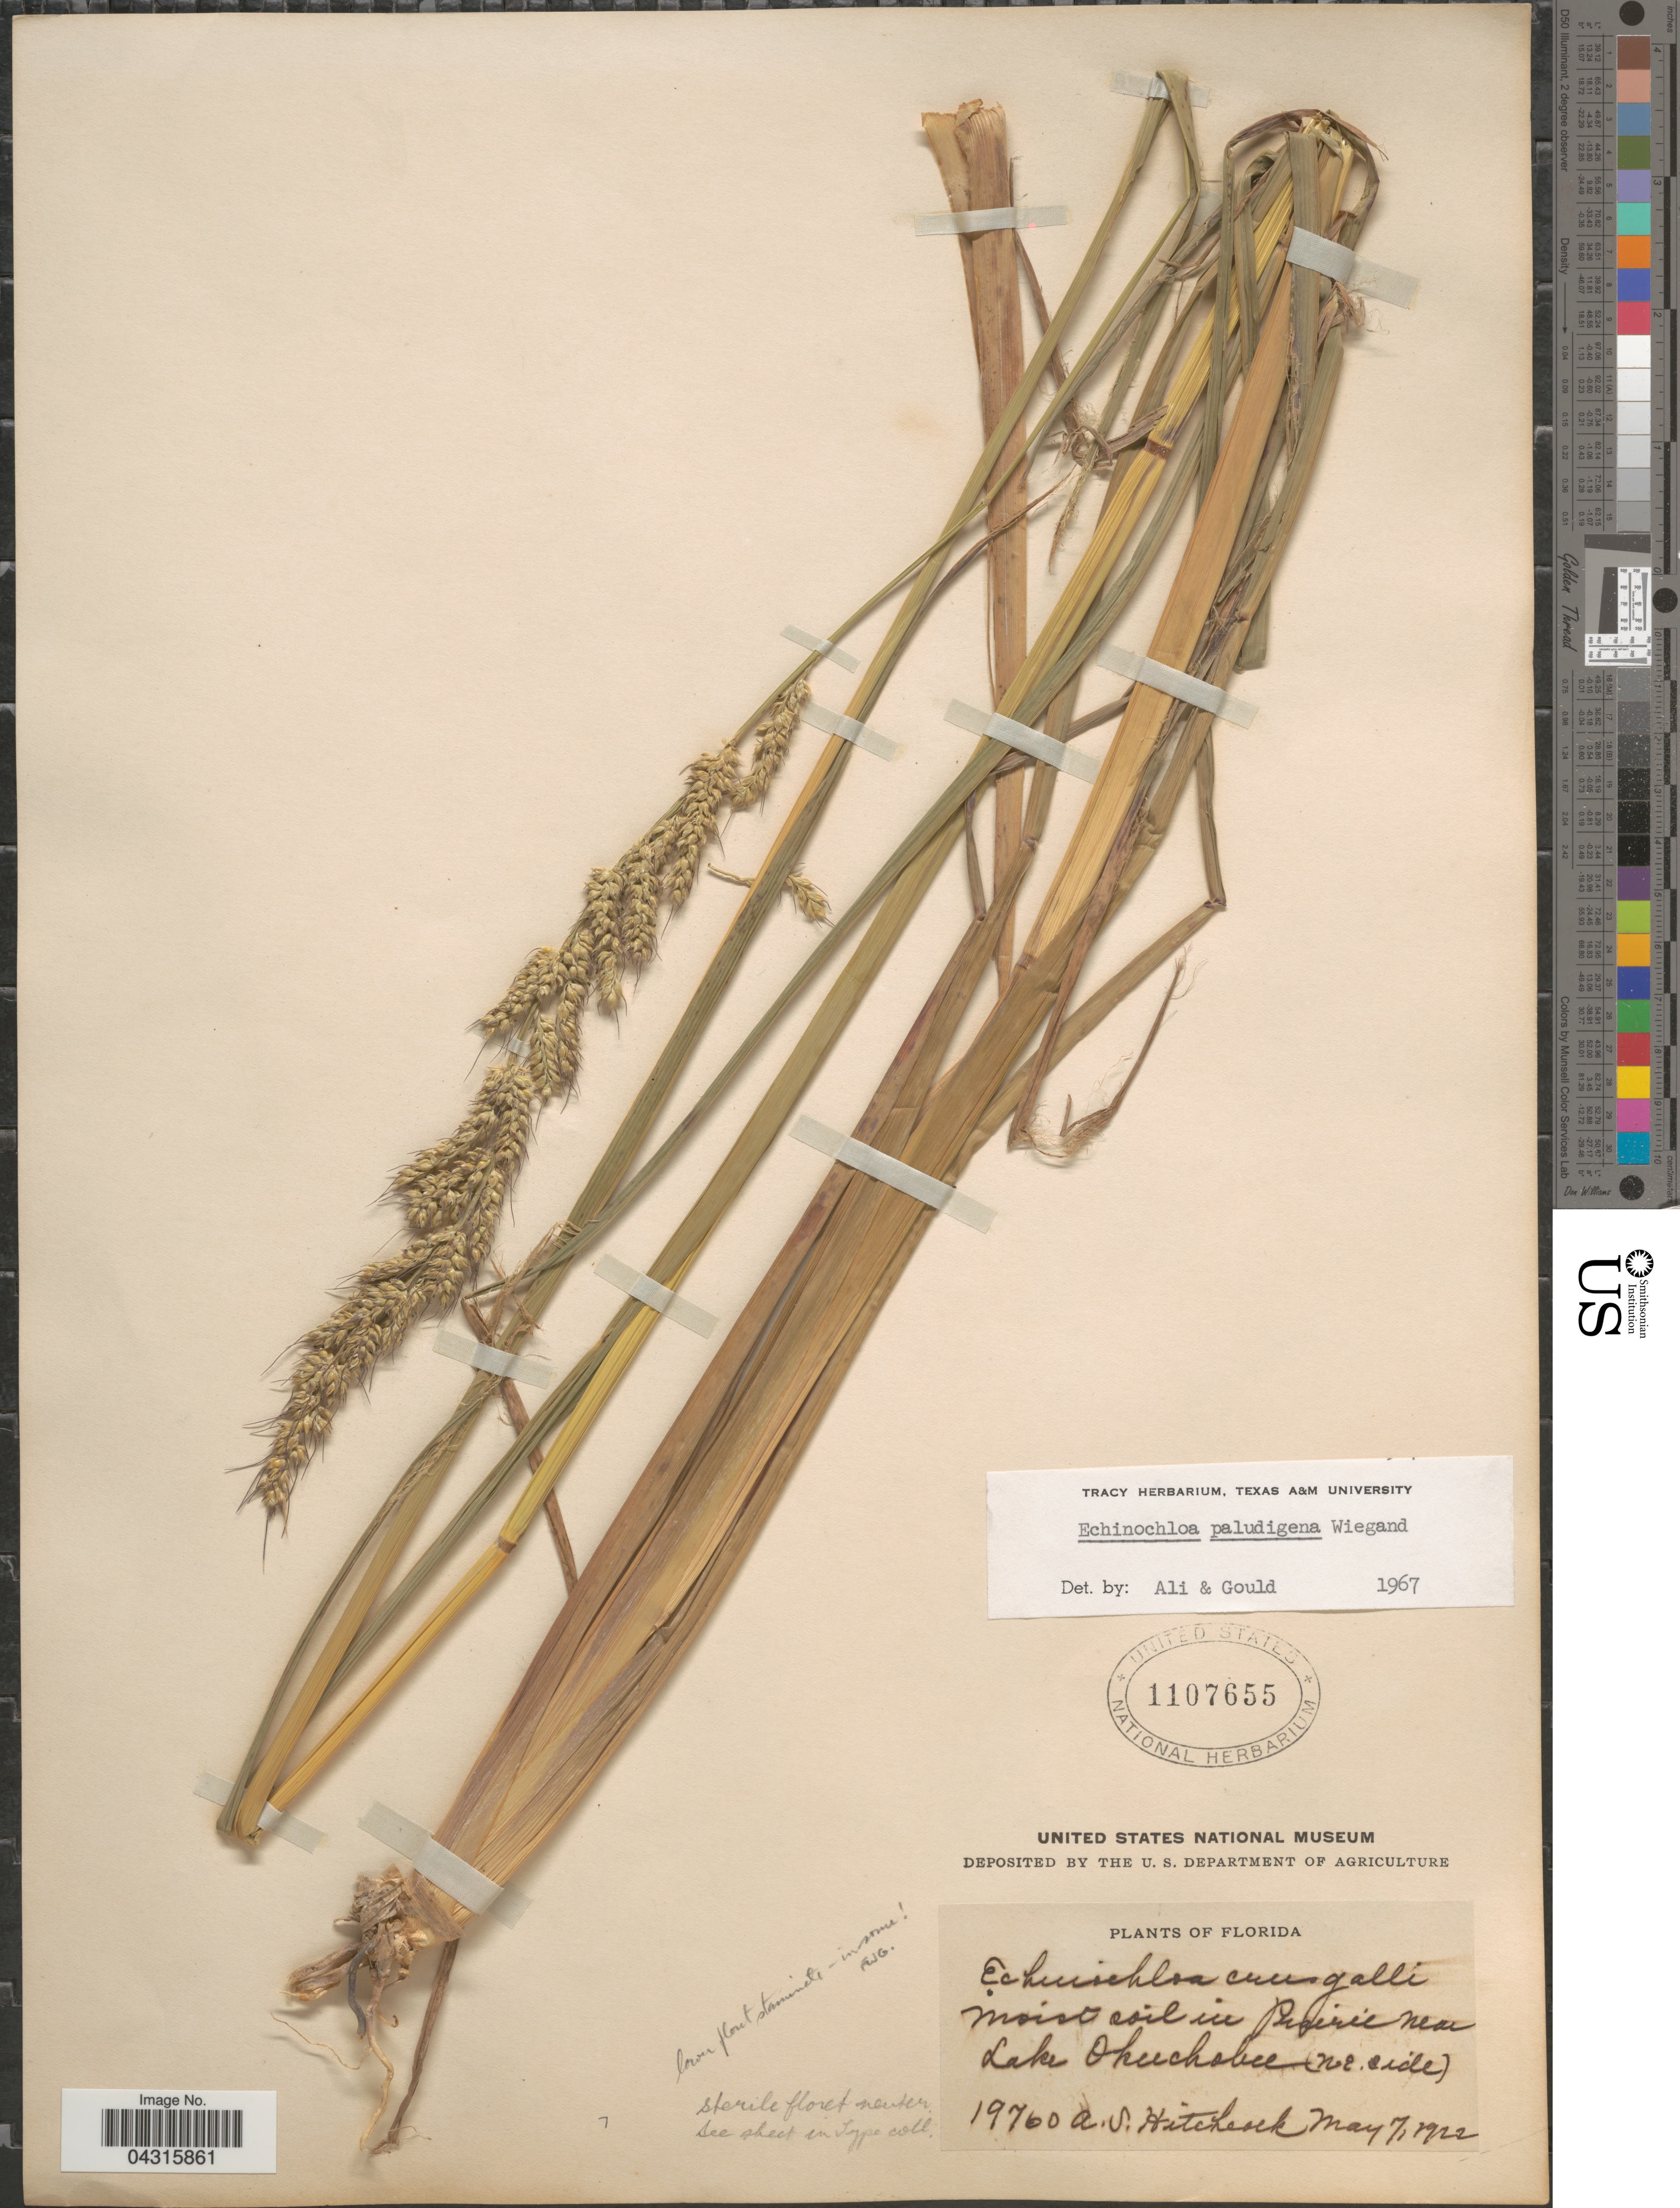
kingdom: Plantae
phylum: Tracheophyta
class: Liliopsida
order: Poales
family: Poaceae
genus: Echinochloa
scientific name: Echinochloa paludigena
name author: Wiegand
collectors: A. S. Hitchcock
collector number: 19760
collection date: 1922-05-07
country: United States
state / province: Florida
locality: Moist soil in prairie near Lake Okeechobee (n.e. side).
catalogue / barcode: US 1107655